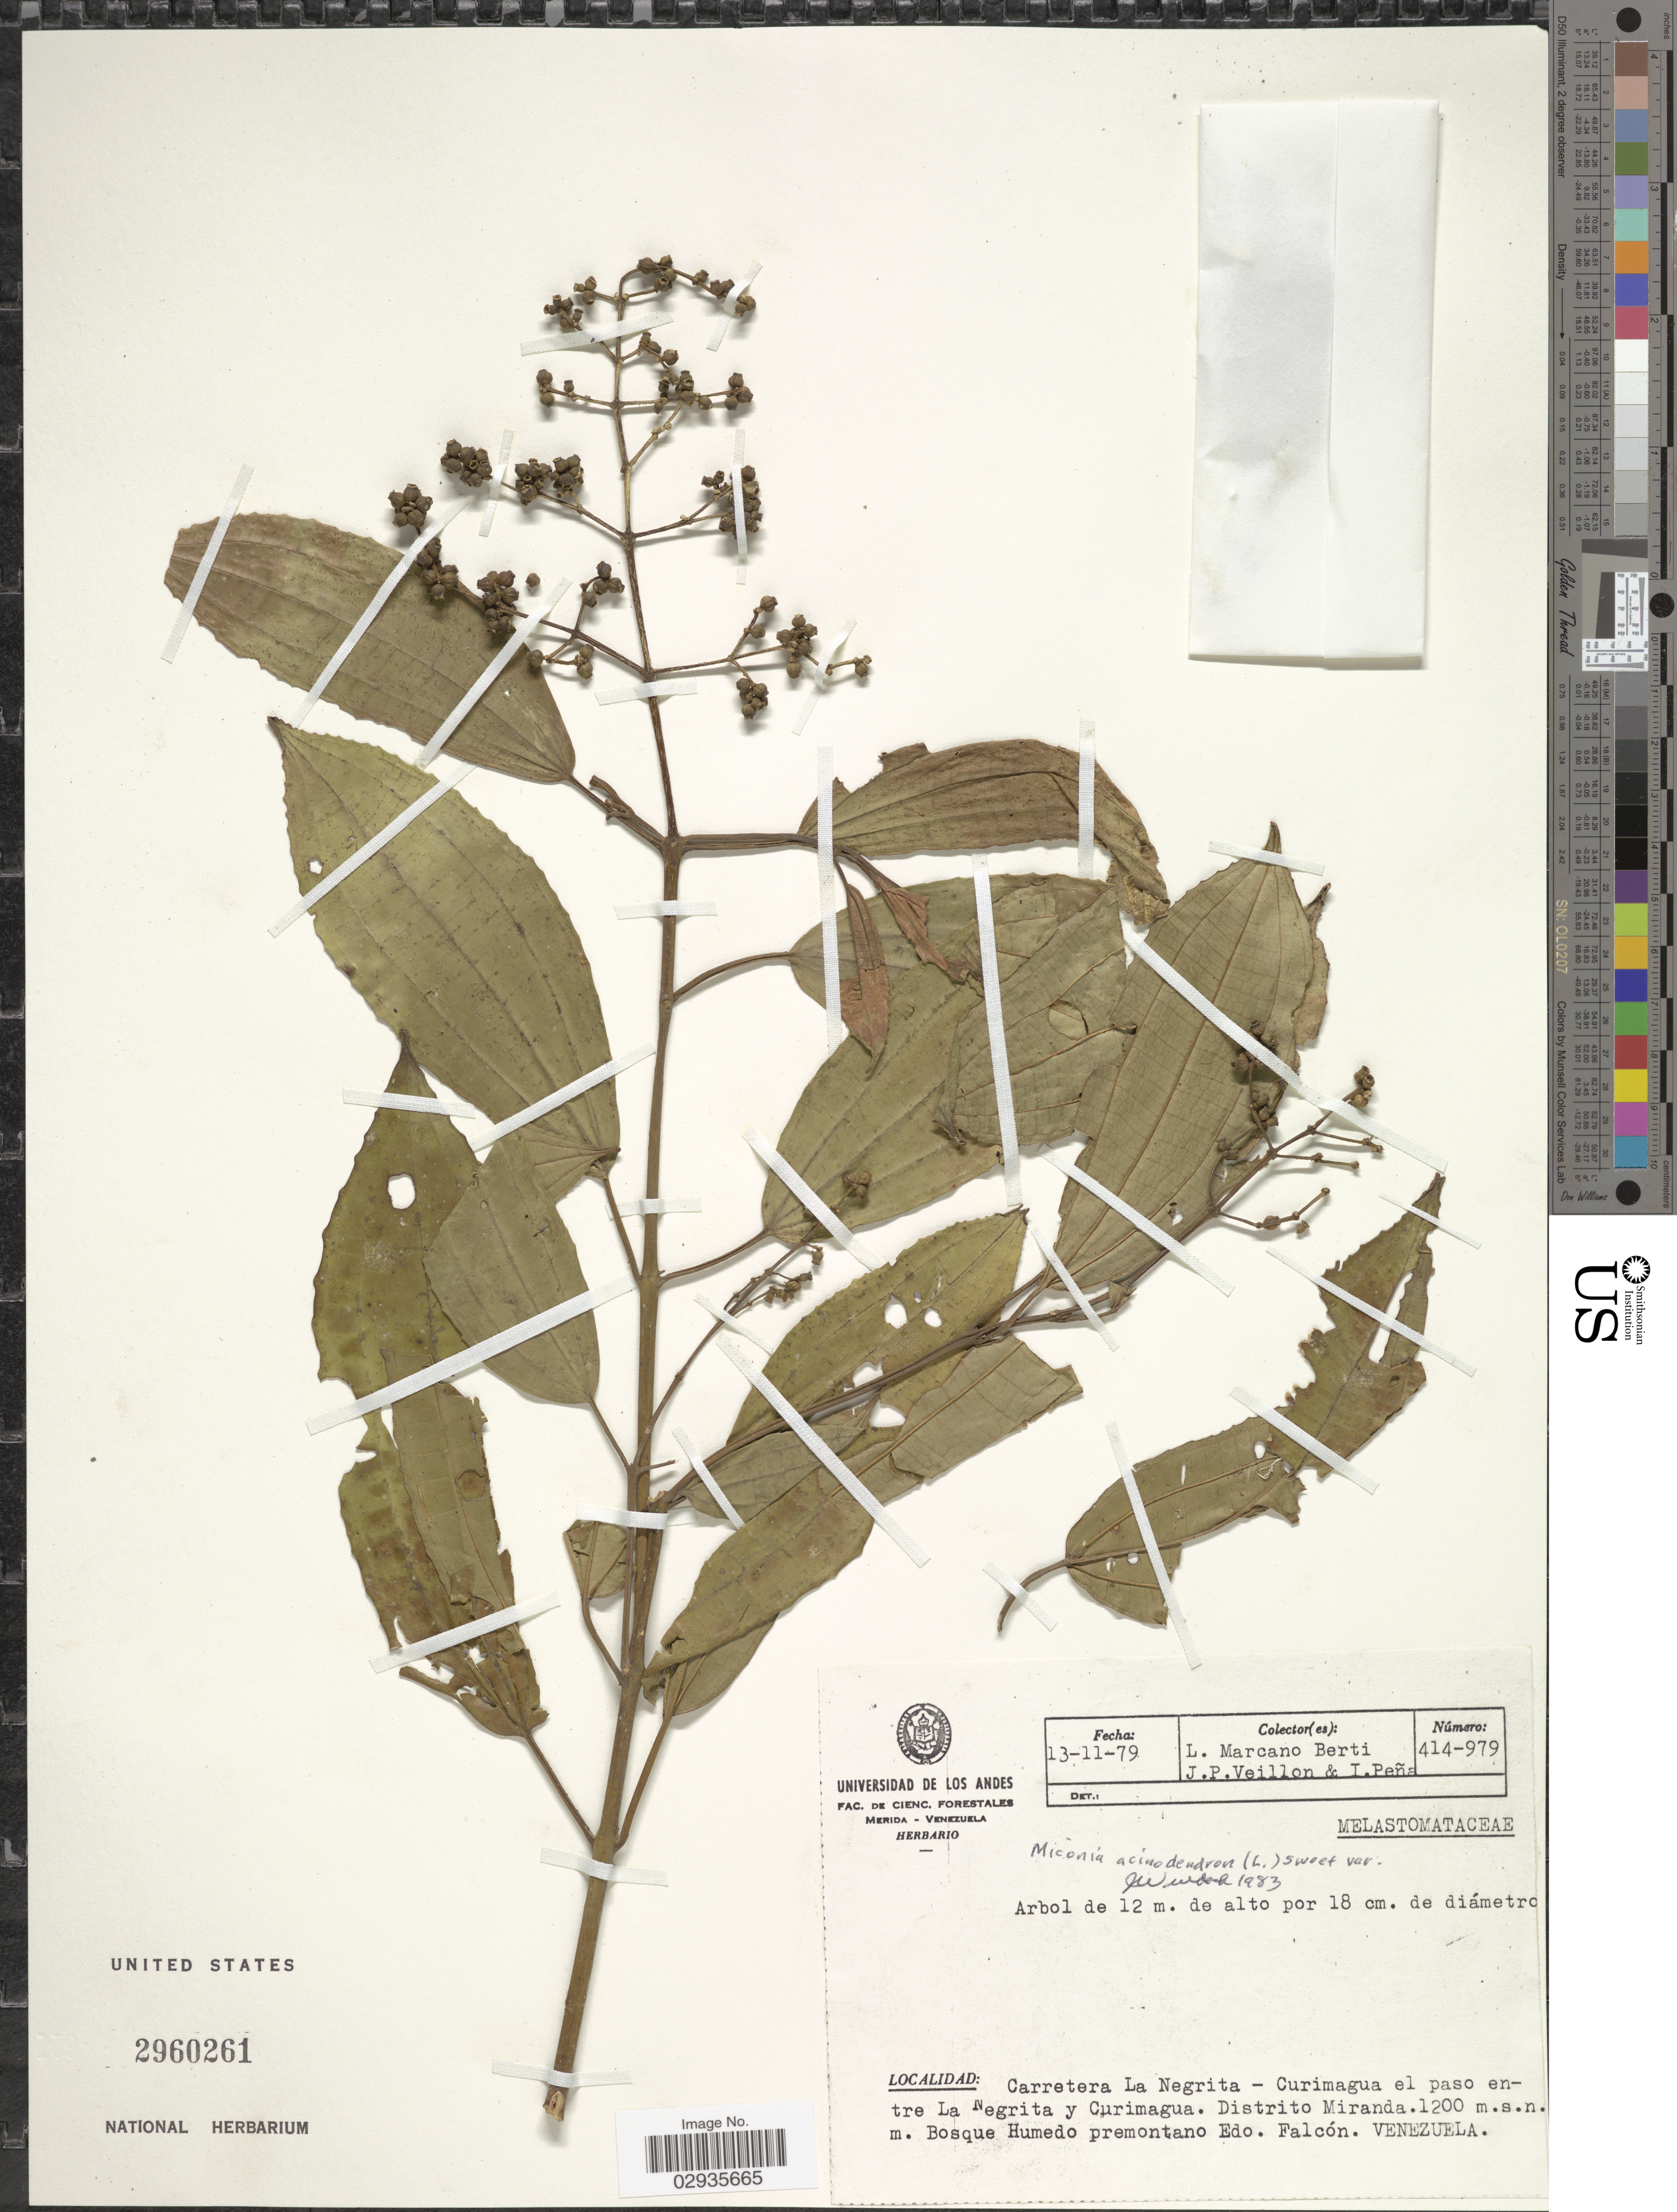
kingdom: Plantae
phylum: Tracheophyta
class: Magnoliopsida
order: Myrtales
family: Melastomataceae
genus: Miconia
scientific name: Miconia acinodendron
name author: (L.) Sweet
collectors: L. Marcano-Berti, J. Veillon & I. Pena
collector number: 414-979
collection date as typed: Transcribed d/m/y: 13/11/79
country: Venezuela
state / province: Falcón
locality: Carretera La Negrita - Curimagua el paso entre La Negrita y Curimagua. Distrito Miranda. Edo. Falcón.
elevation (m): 1200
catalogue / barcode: US 2960261